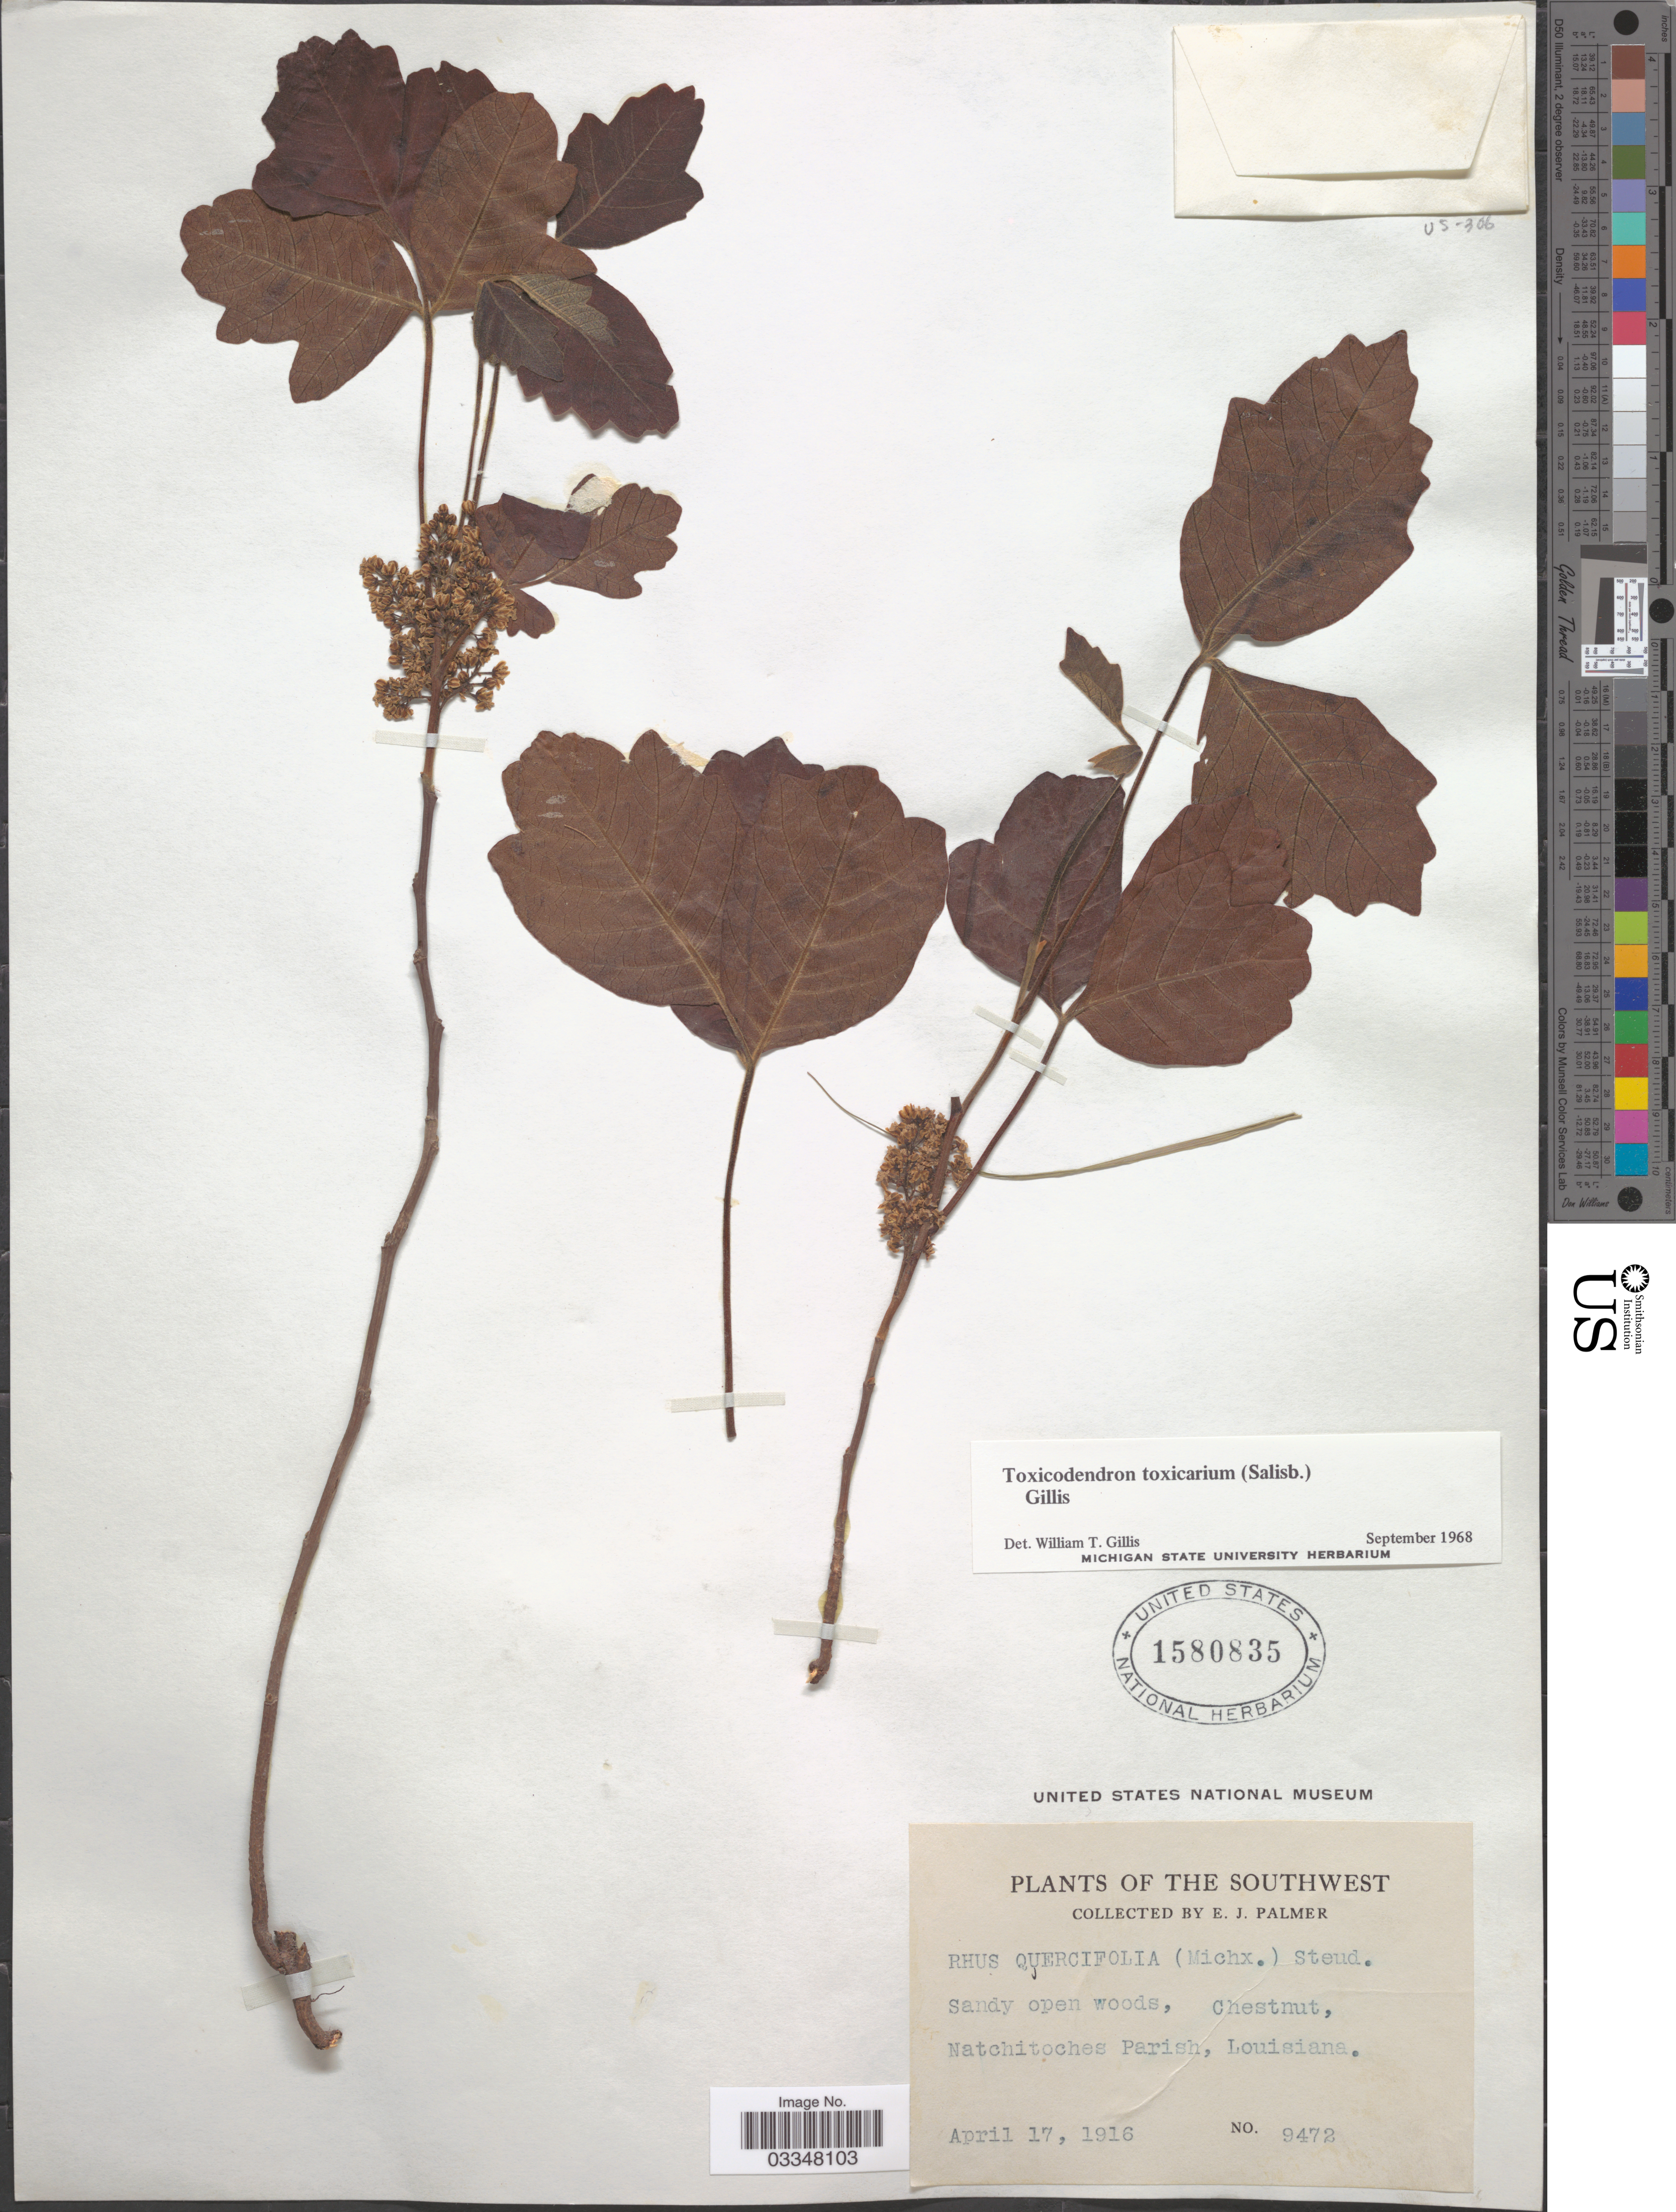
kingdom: Plantae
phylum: Tracheophyta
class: Magnoliopsida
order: Sapindales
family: Anacardiaceae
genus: Toxicodendron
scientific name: Toxicodendron toxicarium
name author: Gillis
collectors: E. J. Palmer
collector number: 9472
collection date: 1916-04-17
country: United States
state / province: Louisiana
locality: The Southwest. Chestnut, Natchitoches Parish.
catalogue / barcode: US 1580835